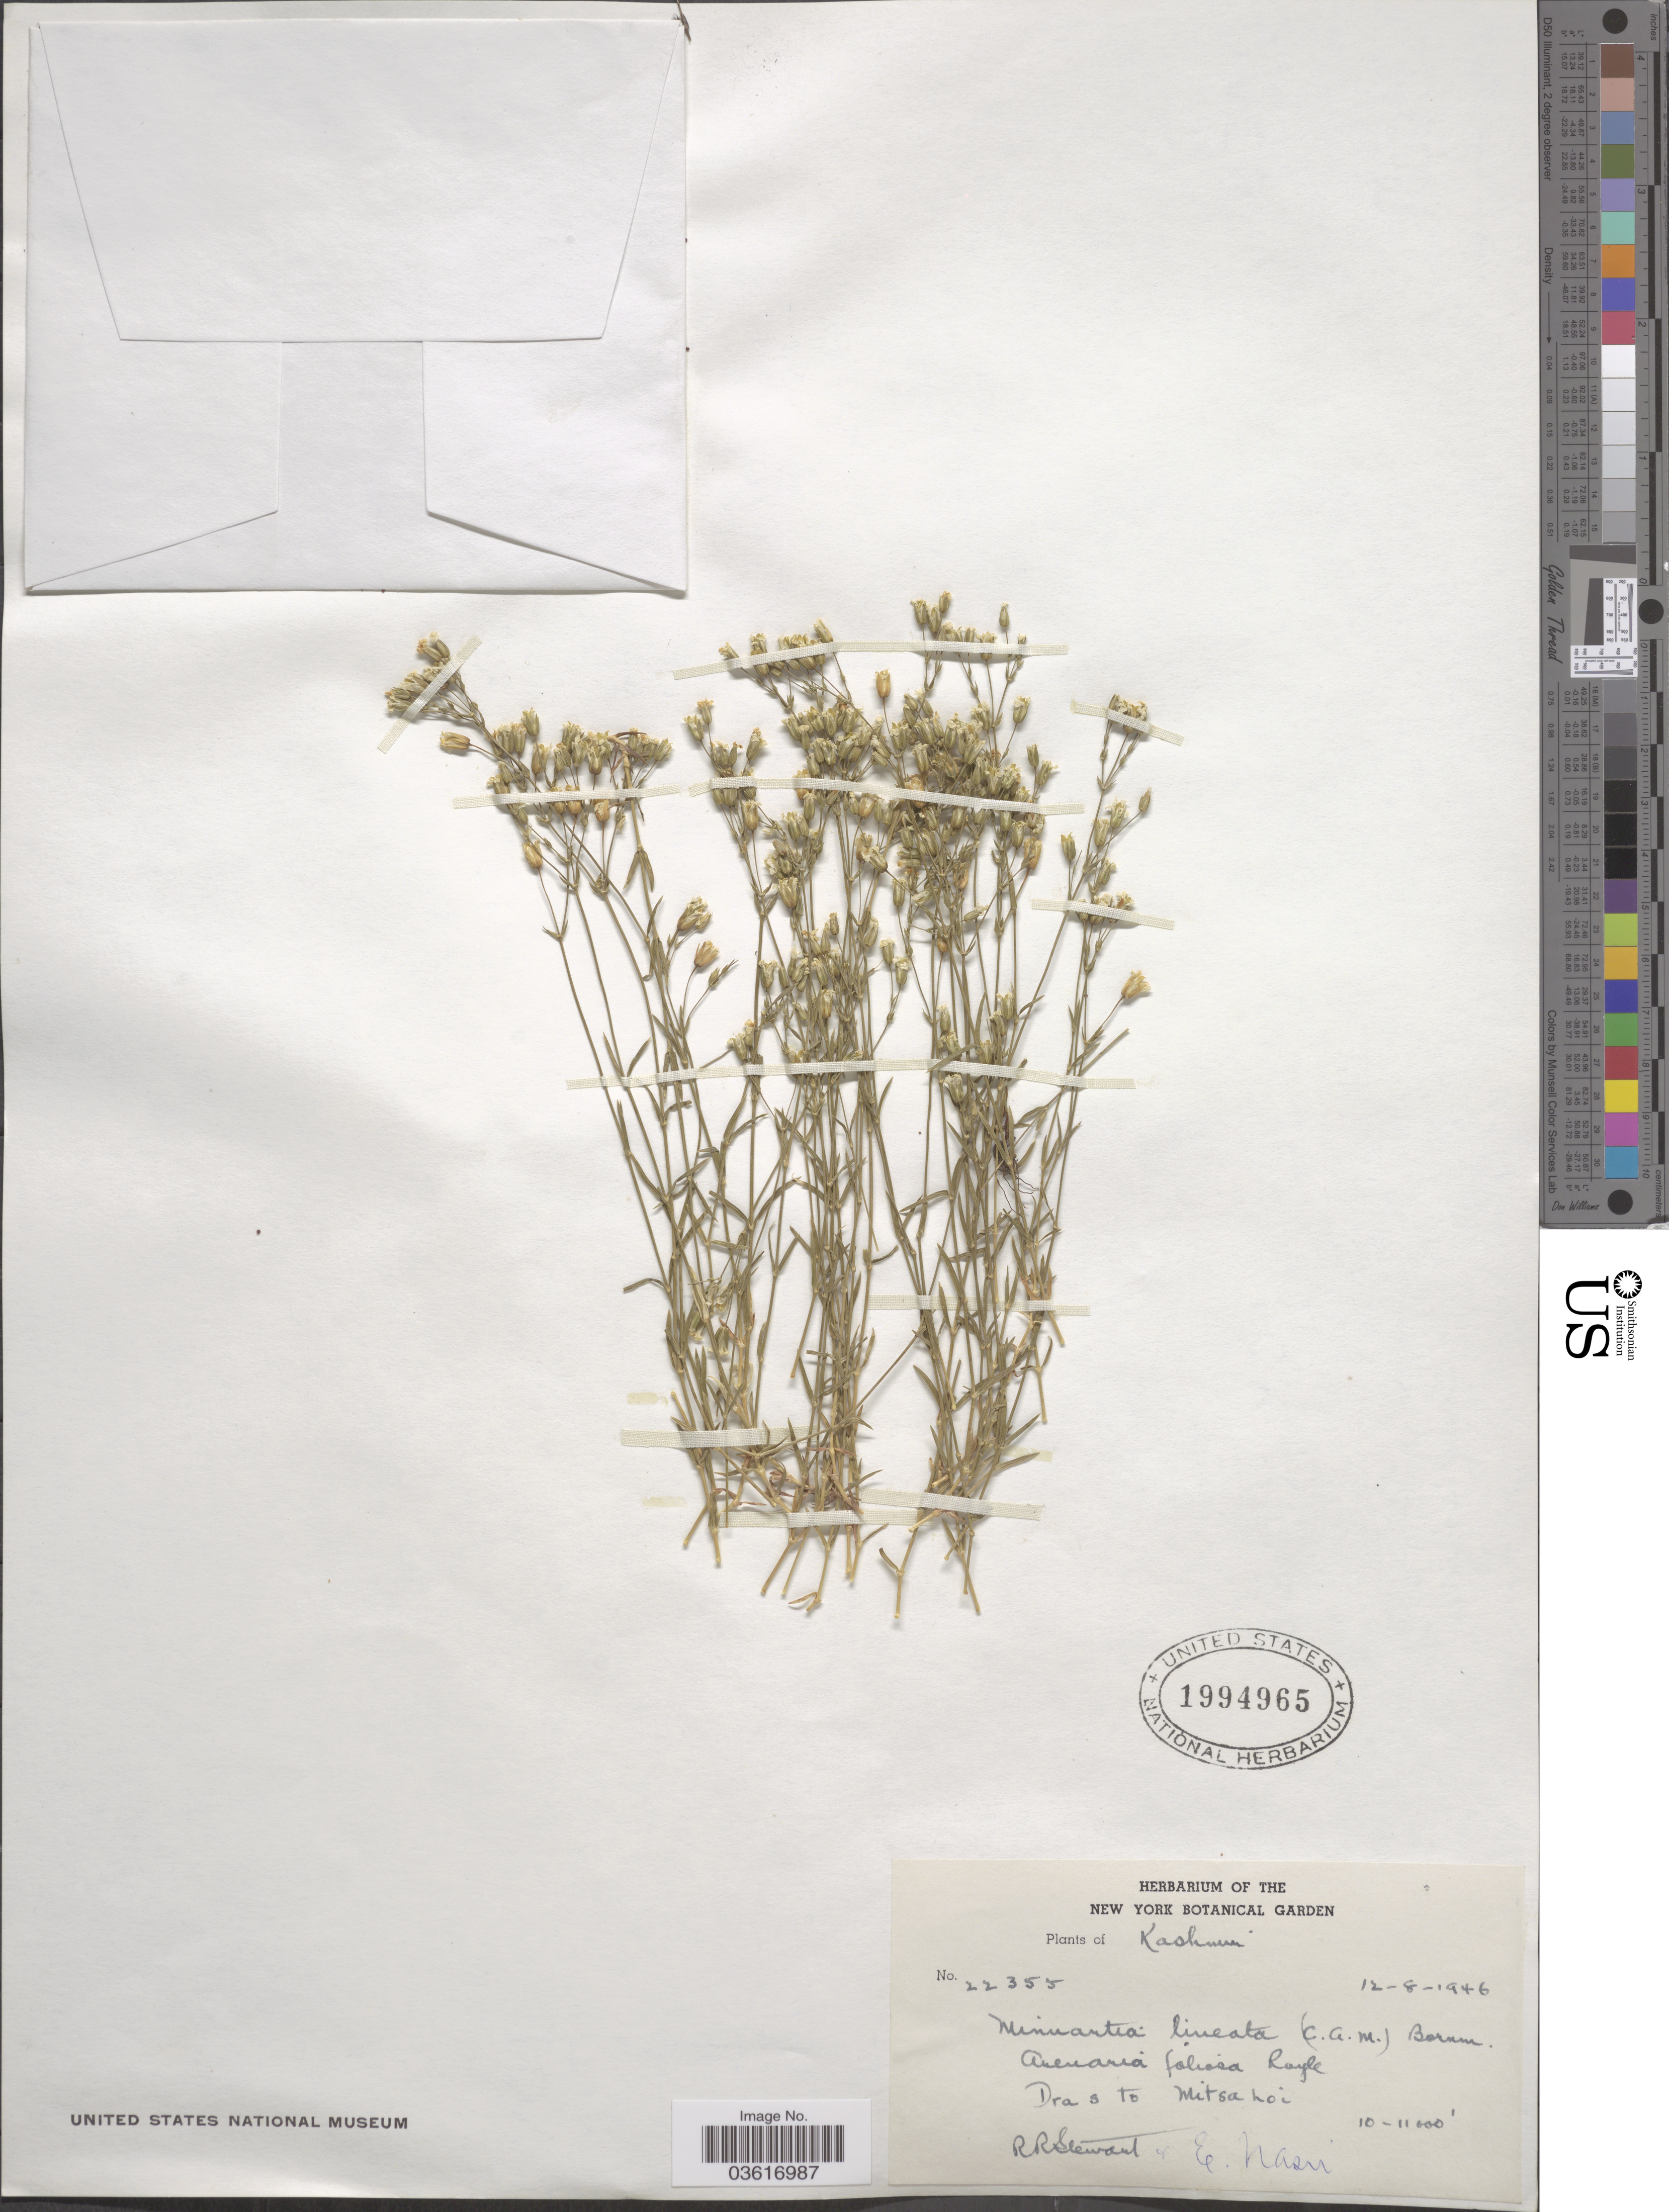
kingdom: Plantae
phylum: Tracheophyta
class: Magnoliopsida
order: Caryophyllales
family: Caryophyllaceae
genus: Minuartia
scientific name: Minuartia lineata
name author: Bornm.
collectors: R. Stewart & E. Nasir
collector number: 22355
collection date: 1946-08-12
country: India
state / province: Jammu and Kashmir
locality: Kashmir. Dras to Mitsahoi.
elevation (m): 3048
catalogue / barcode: US 1994965